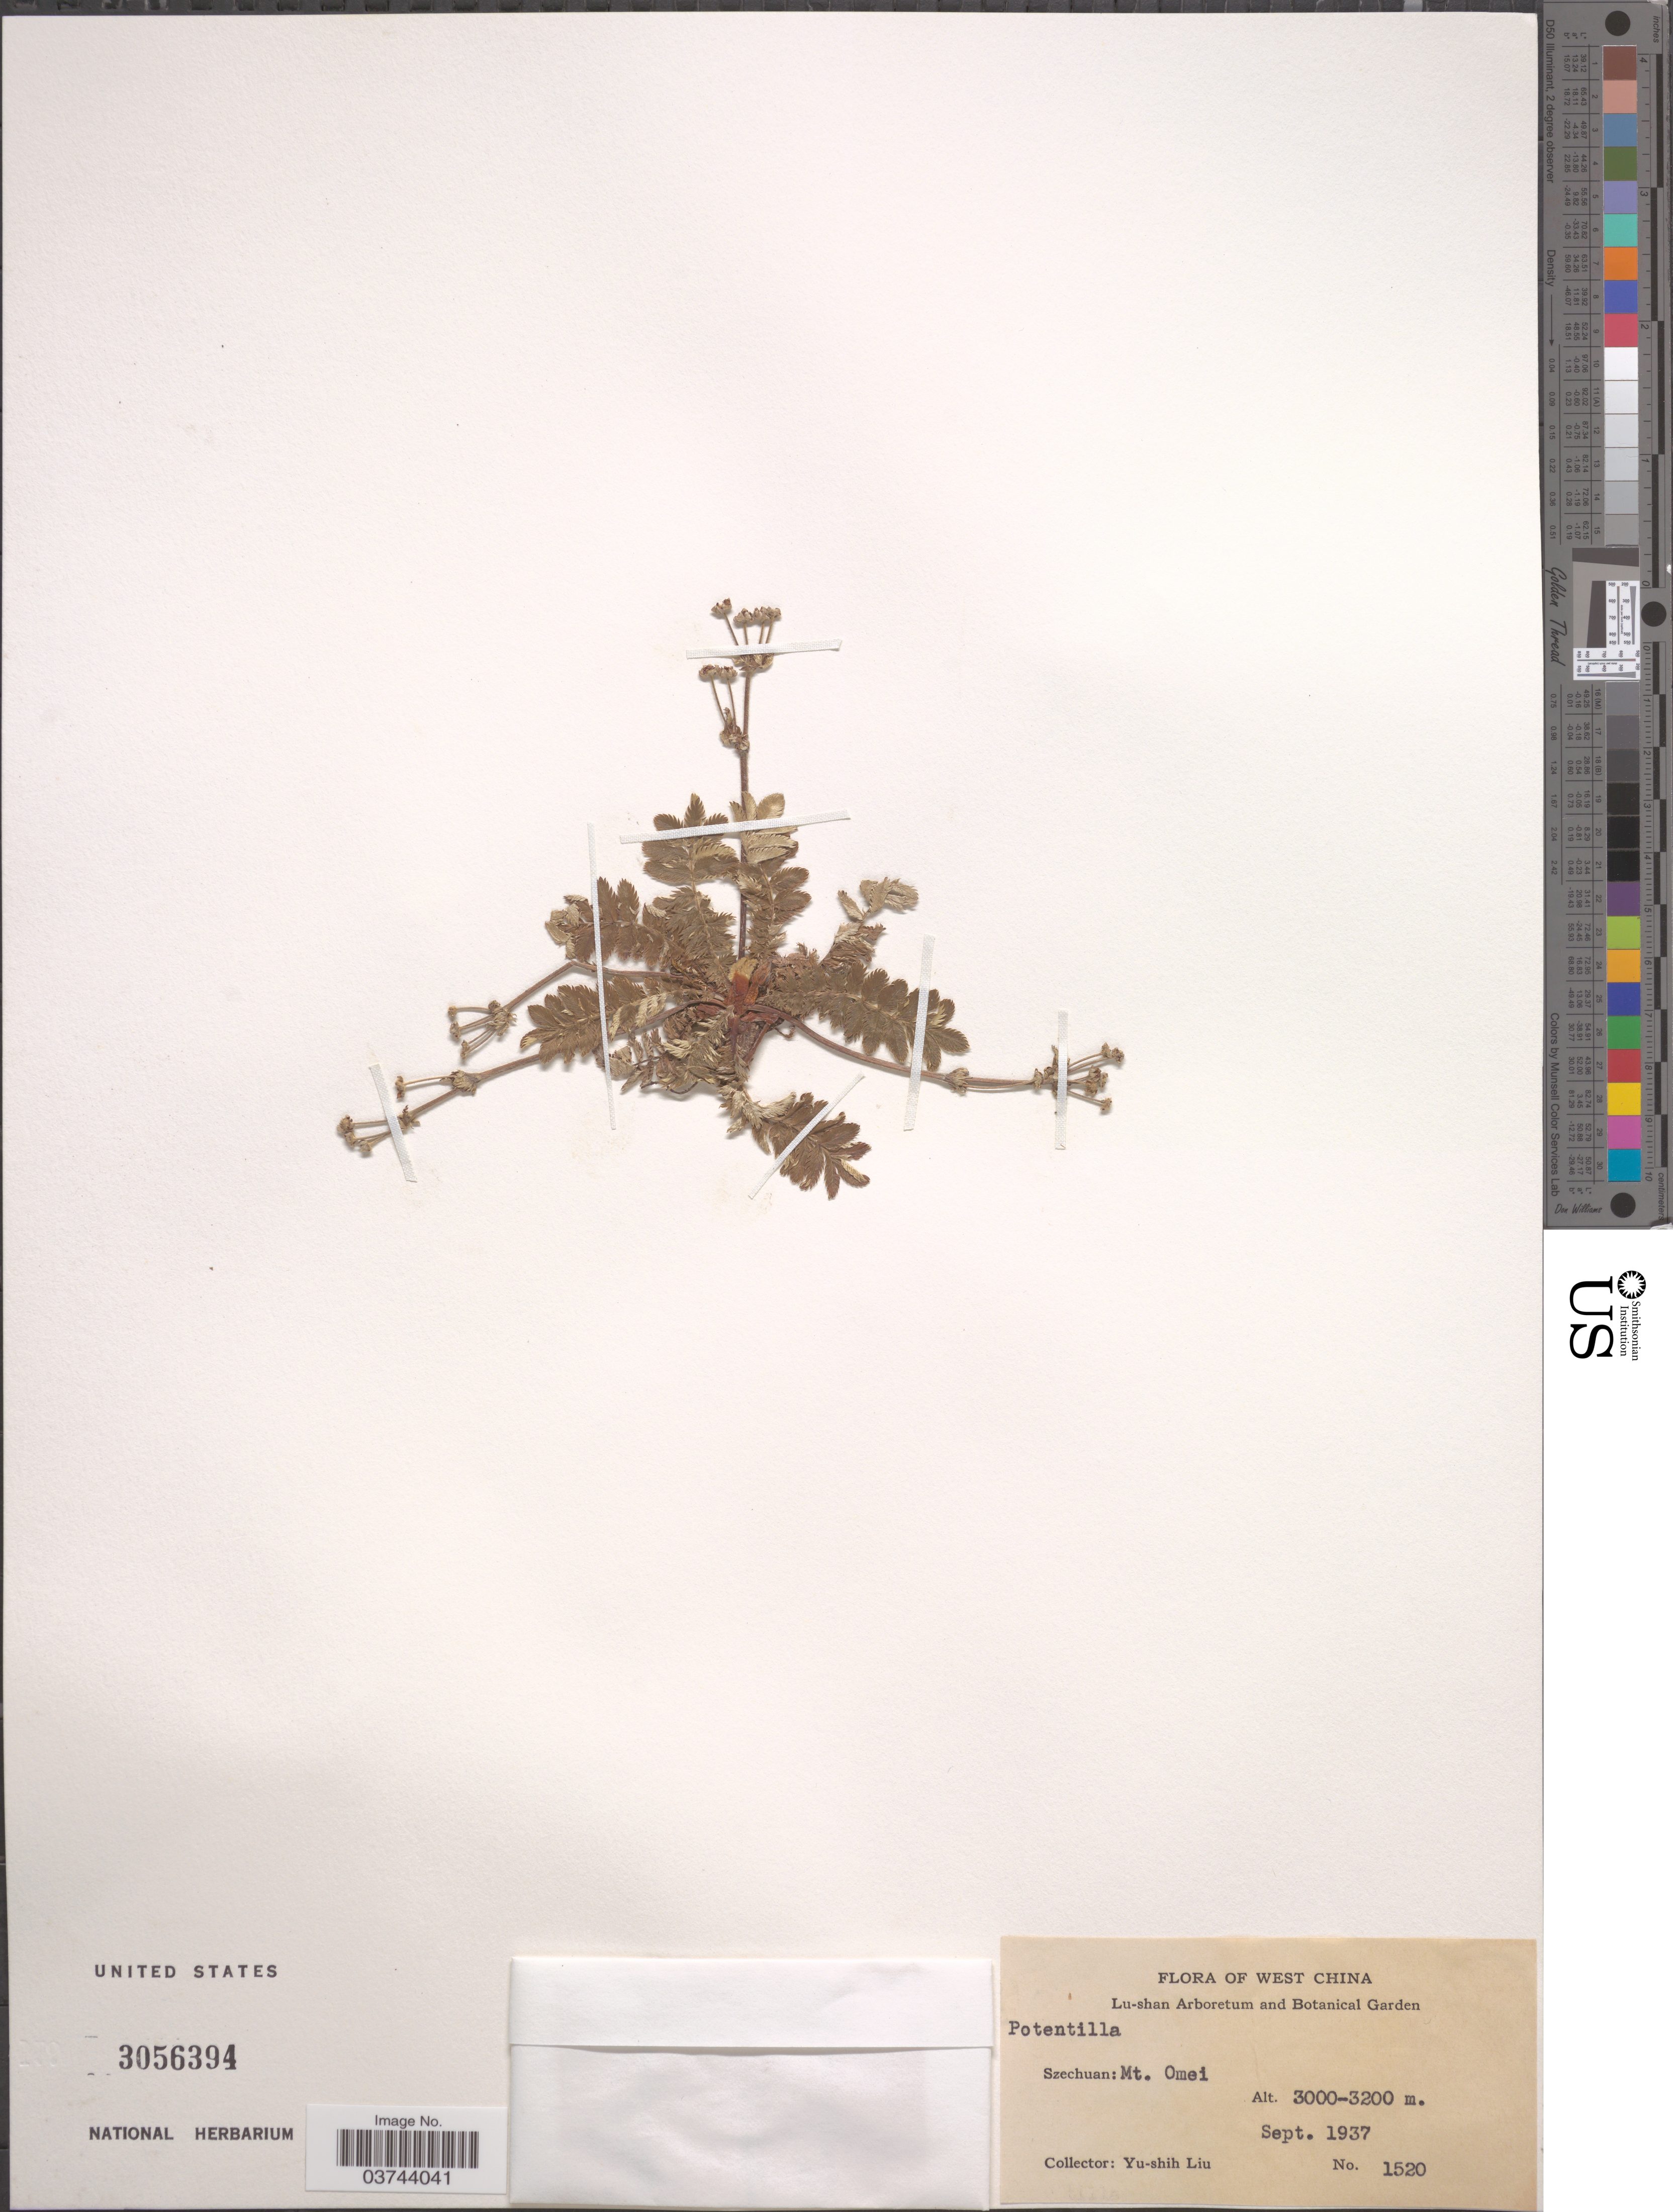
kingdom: Plantae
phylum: Tracheophyta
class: Magnoliopsida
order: Rosales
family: Rosaceae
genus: Potentilla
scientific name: Potentilla sp.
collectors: Y.-S. Liu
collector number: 1520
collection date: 1937-09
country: China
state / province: Sichuan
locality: West China. Szechuan: Mt. Omei.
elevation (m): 3000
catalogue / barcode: US 3056394